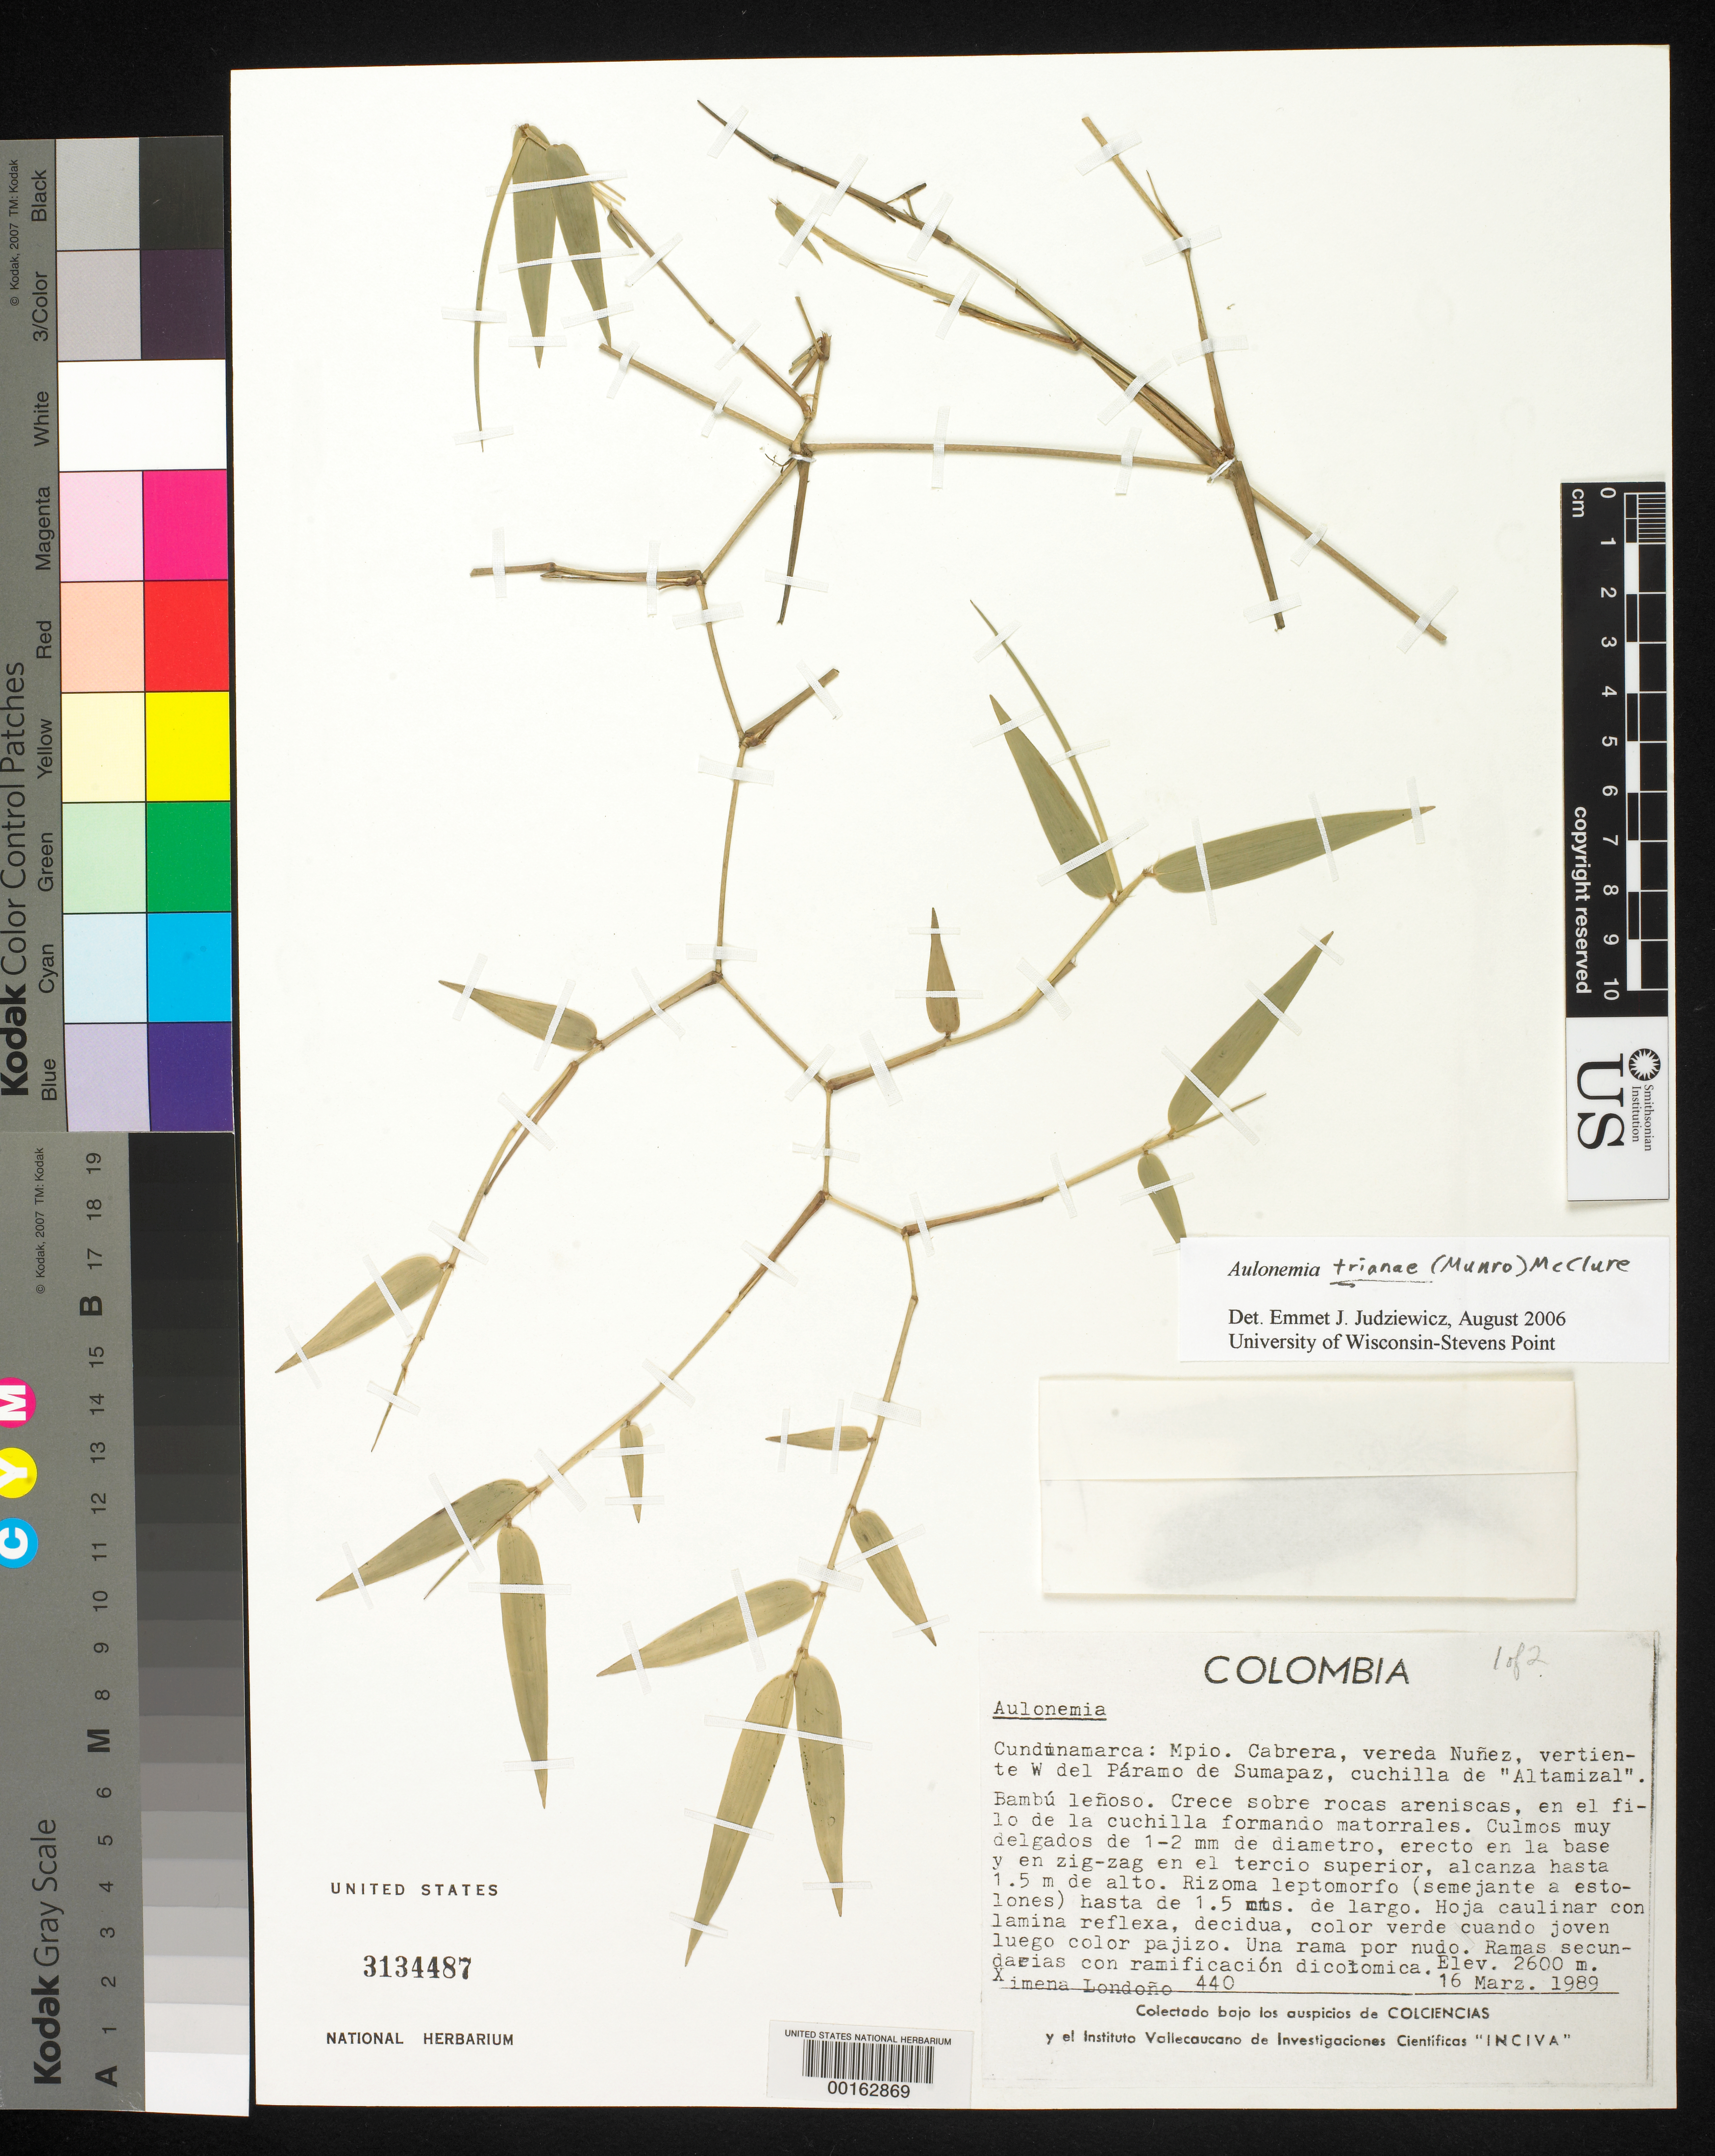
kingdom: Plantae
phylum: Tracheophyta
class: Liliopsida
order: Poales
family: Poaceae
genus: Aulonemia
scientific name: Aulonemia trianae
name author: (Munro) McClure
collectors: X. Londoño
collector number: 440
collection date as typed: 16 Mar 1989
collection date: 1989-03-16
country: Colombia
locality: Cabrera, Nunez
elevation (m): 2550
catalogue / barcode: US 3134487